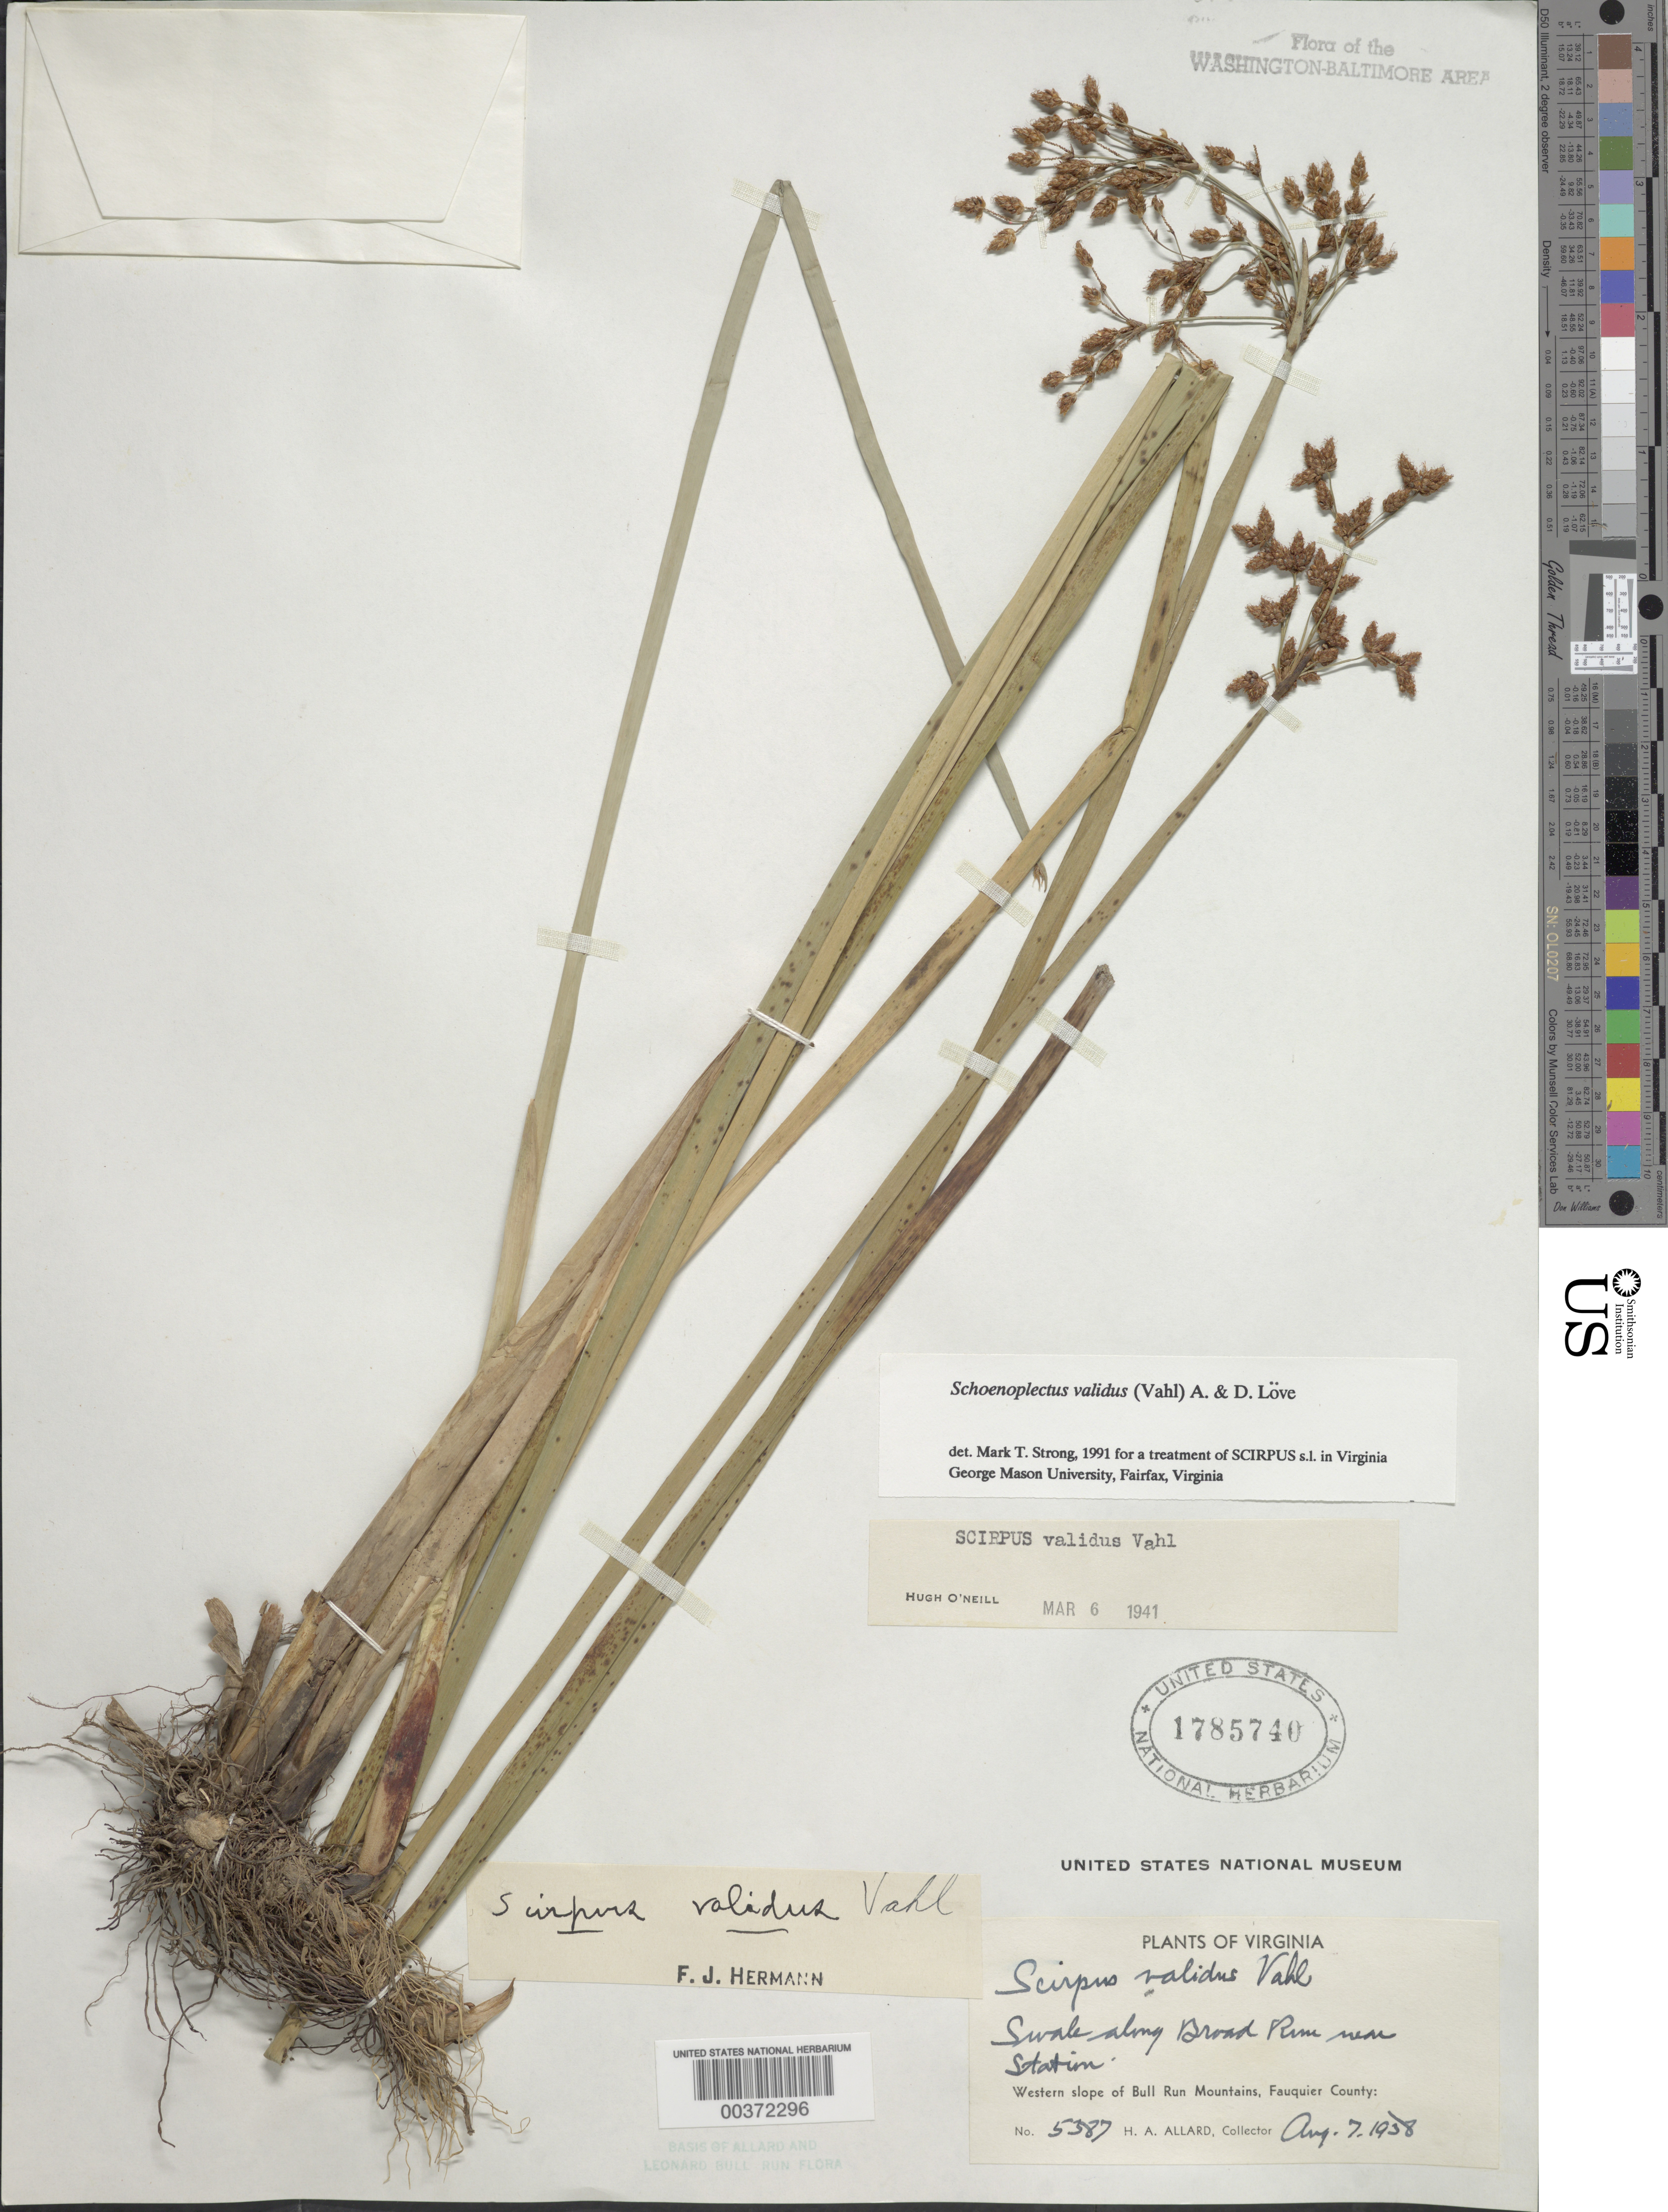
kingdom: Plantae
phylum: Tracheophyta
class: Liliopsida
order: Poales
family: Cyperaceae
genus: Schoenoplectus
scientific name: Schoenoplectus validus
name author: (Vahl) Á. Löve & D. Löve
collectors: H. A. Allard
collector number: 5387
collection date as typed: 07 Aug 1938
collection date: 1938-08-07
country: United States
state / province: Virginia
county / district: Fauquier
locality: Broad Run, near station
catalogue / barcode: US 1785740